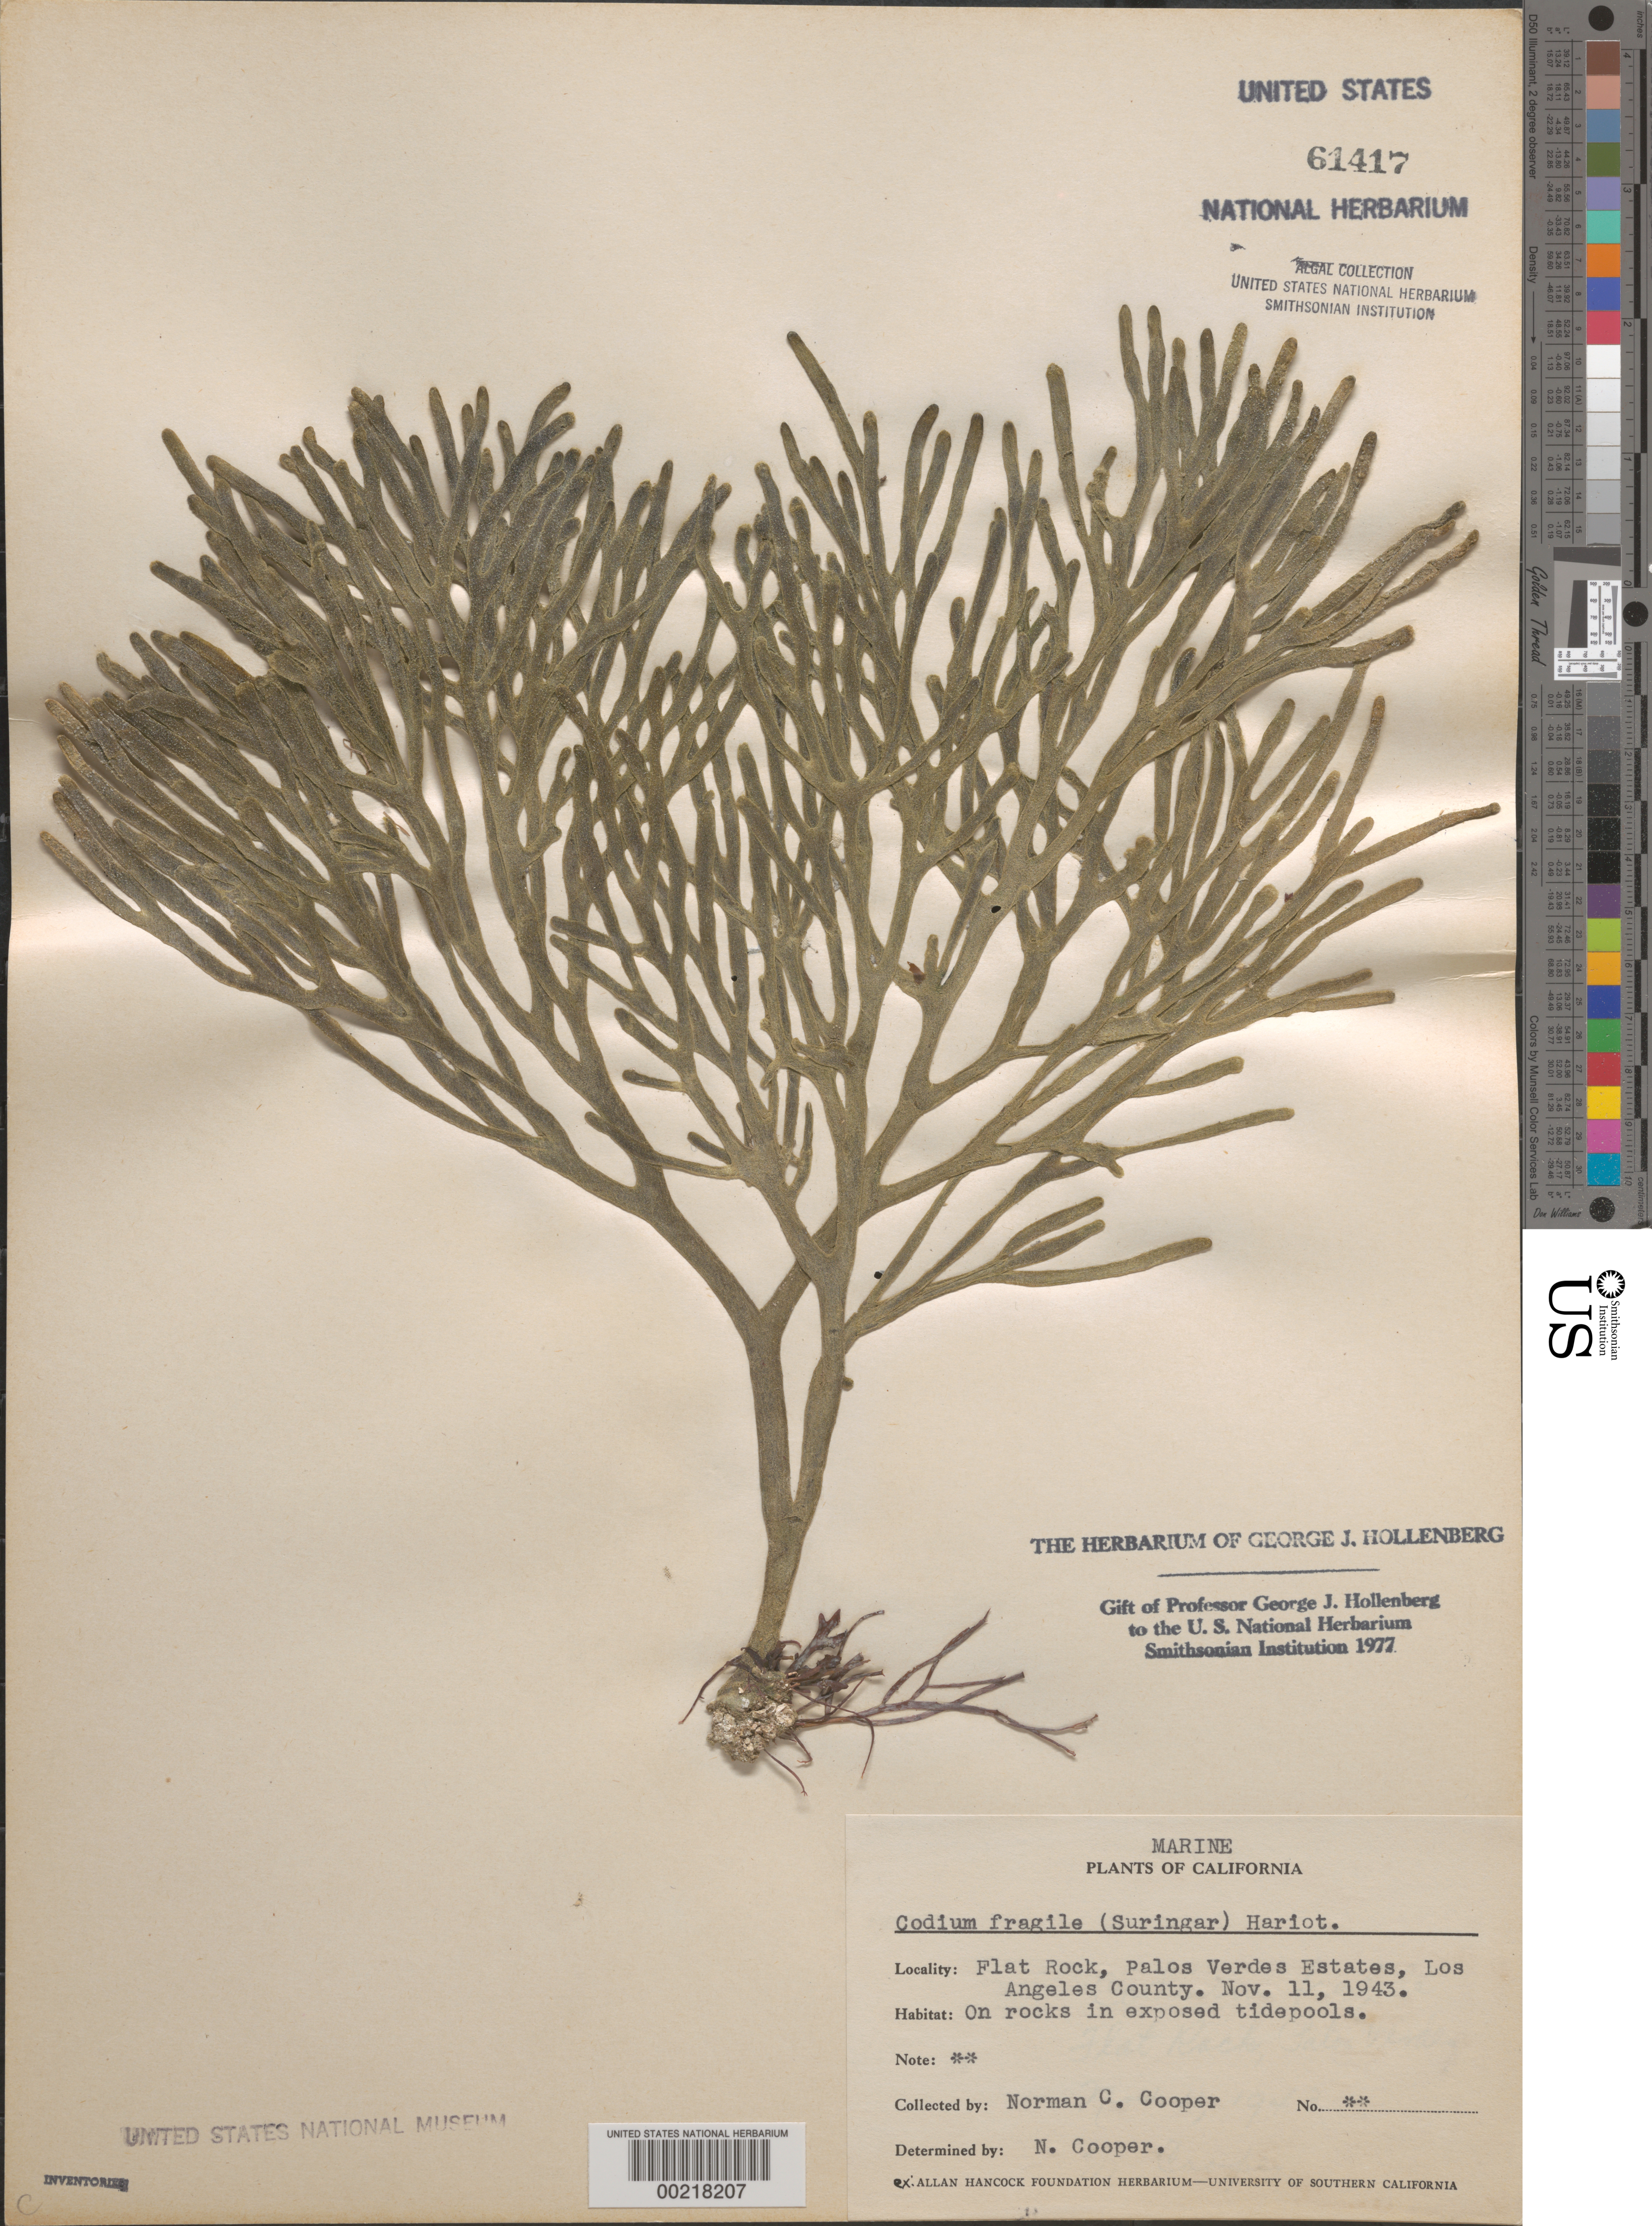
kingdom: Plantae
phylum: Chlorophyta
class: Ulvophyceae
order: Bryopsidales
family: Codiaceae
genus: Codium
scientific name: Codium fragile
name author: (Suringar) P. Hariot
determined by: Cooper, N. C.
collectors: N. Cooper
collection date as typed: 11 Nov 1943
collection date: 1943-11-11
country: United States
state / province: California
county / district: Los Angeles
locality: Palos Verdes Estates, Flat Rock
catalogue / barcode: US 61417